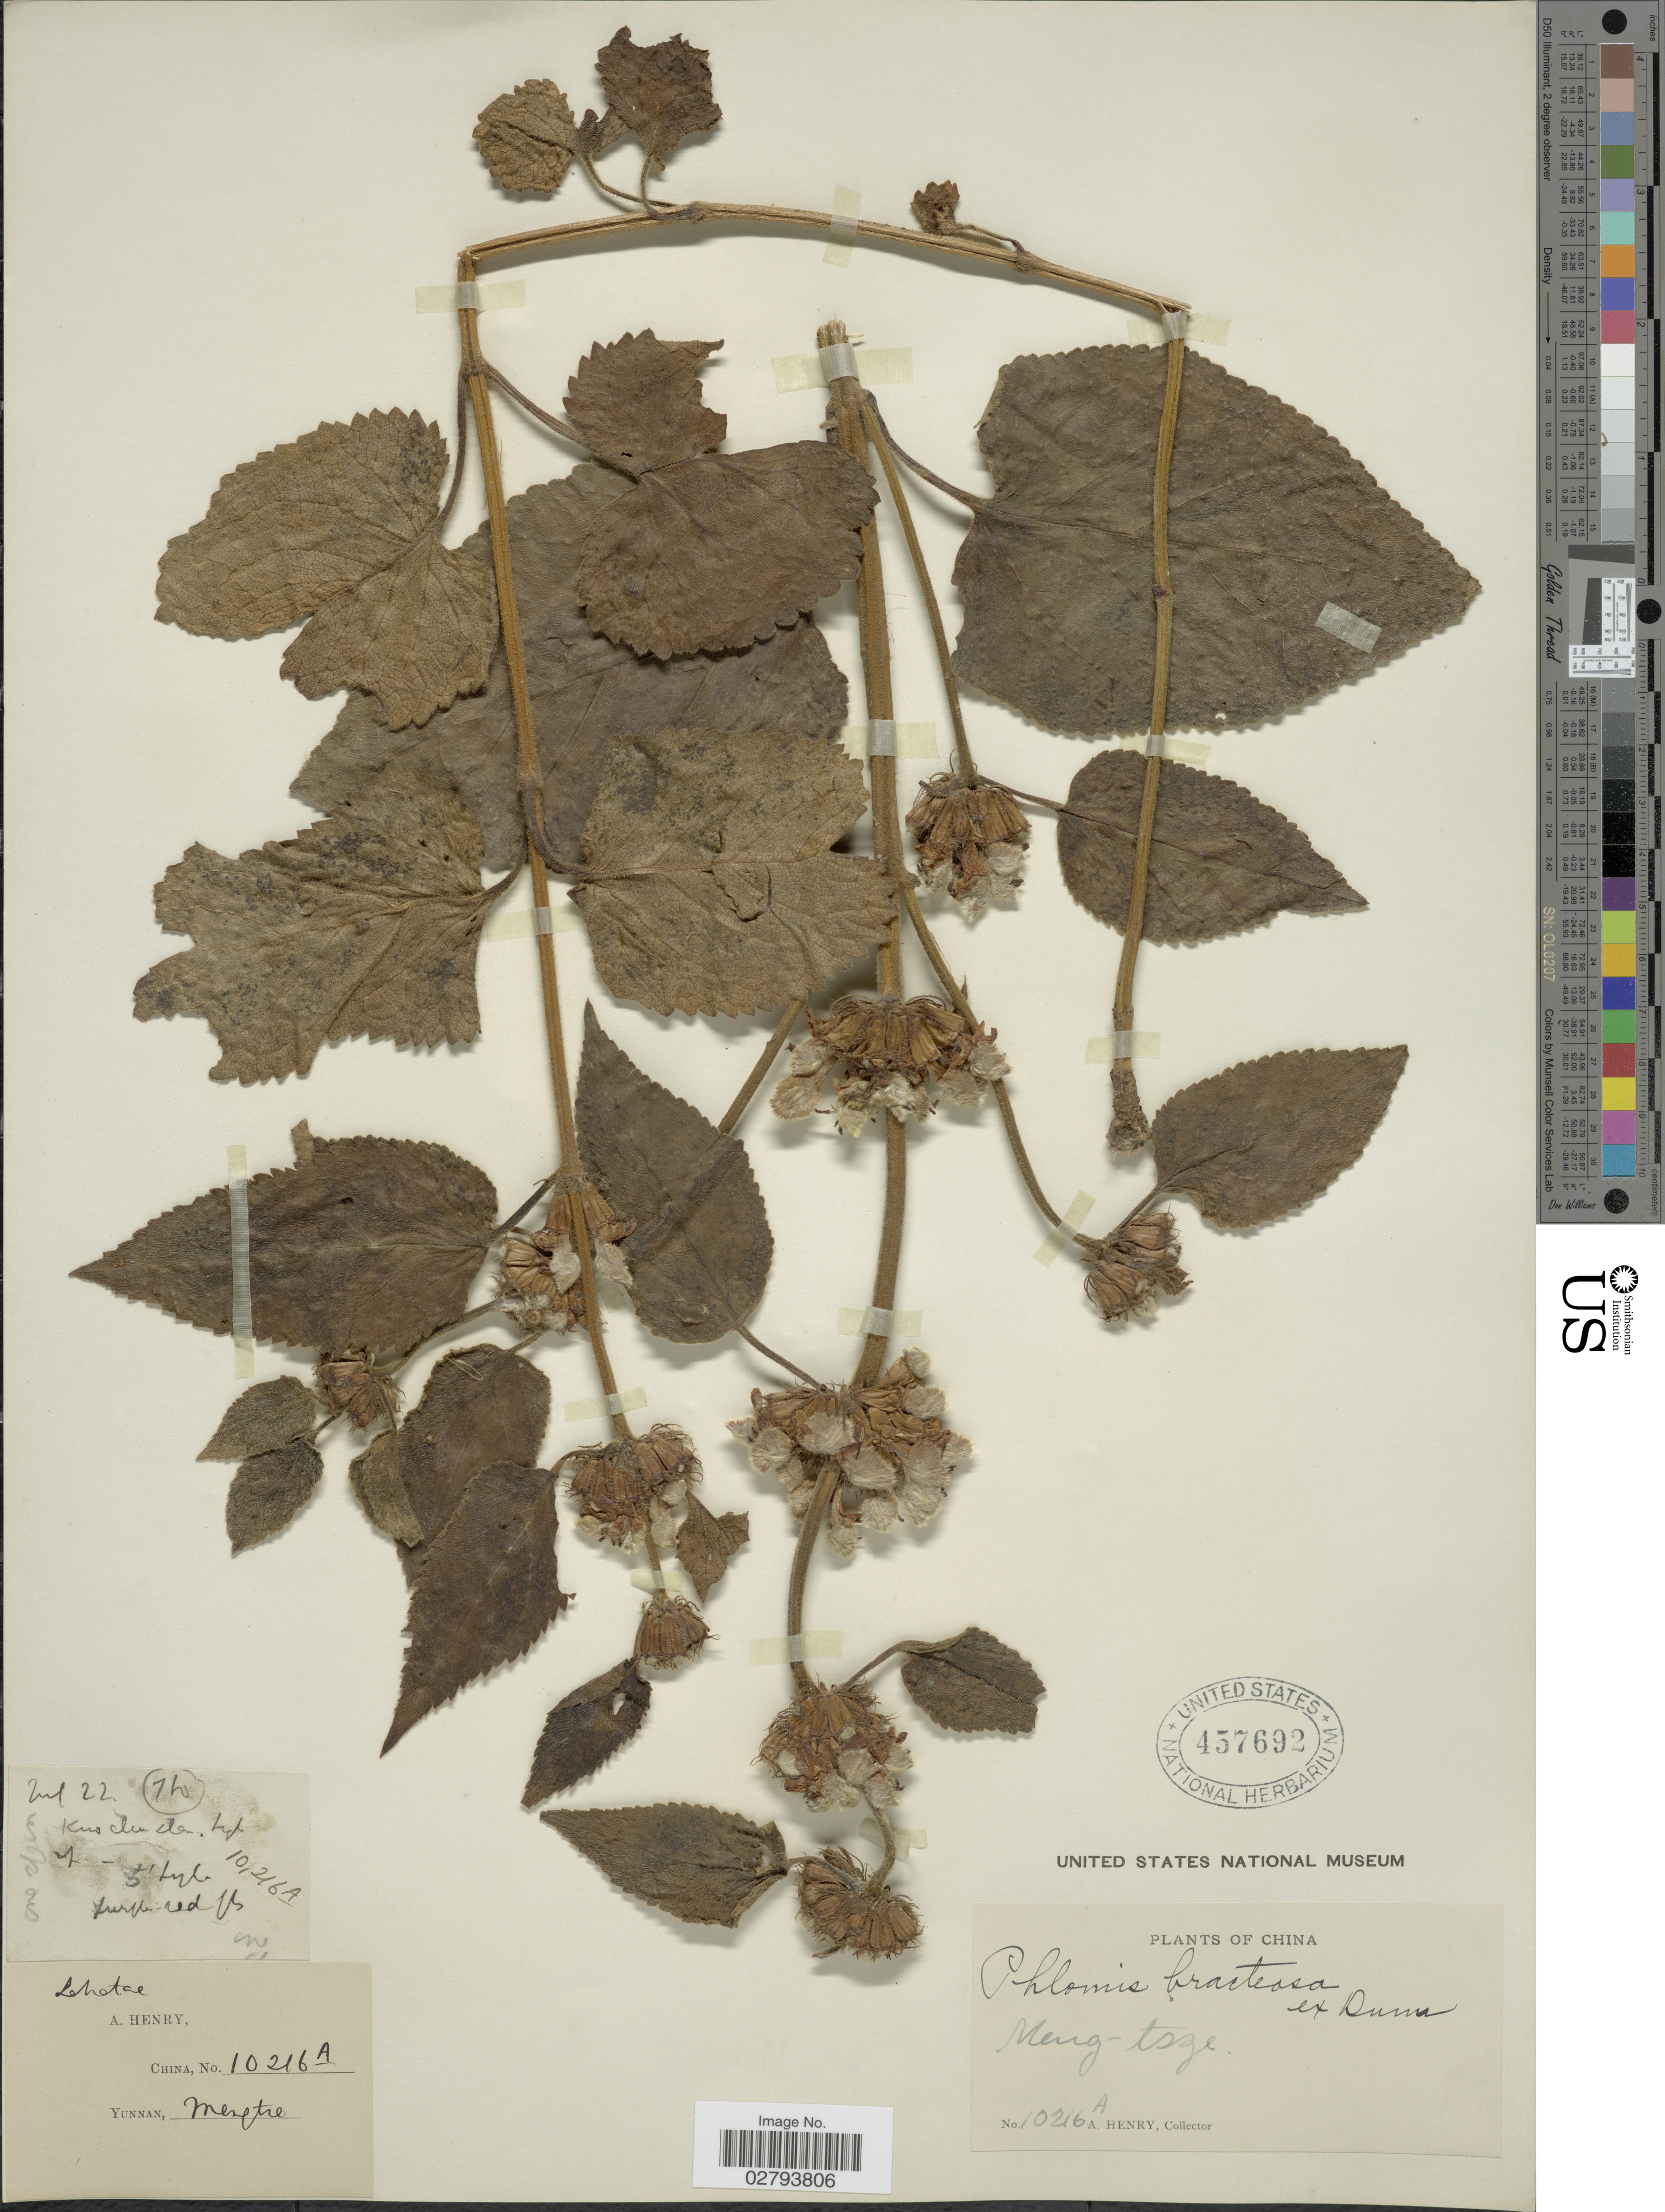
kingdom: Plantae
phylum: Tracheophyta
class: Magnoliopsida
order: Lamiales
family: Lamiaceae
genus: Phlomoides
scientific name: Phlomoides bracteosa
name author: (Royle ex Benth.) Kamelin & Makhm.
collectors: A. Henry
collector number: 10216 A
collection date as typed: Transcribed d/m/y: /7/22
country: China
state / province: Yunnan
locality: Mengtze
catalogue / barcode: US 457692